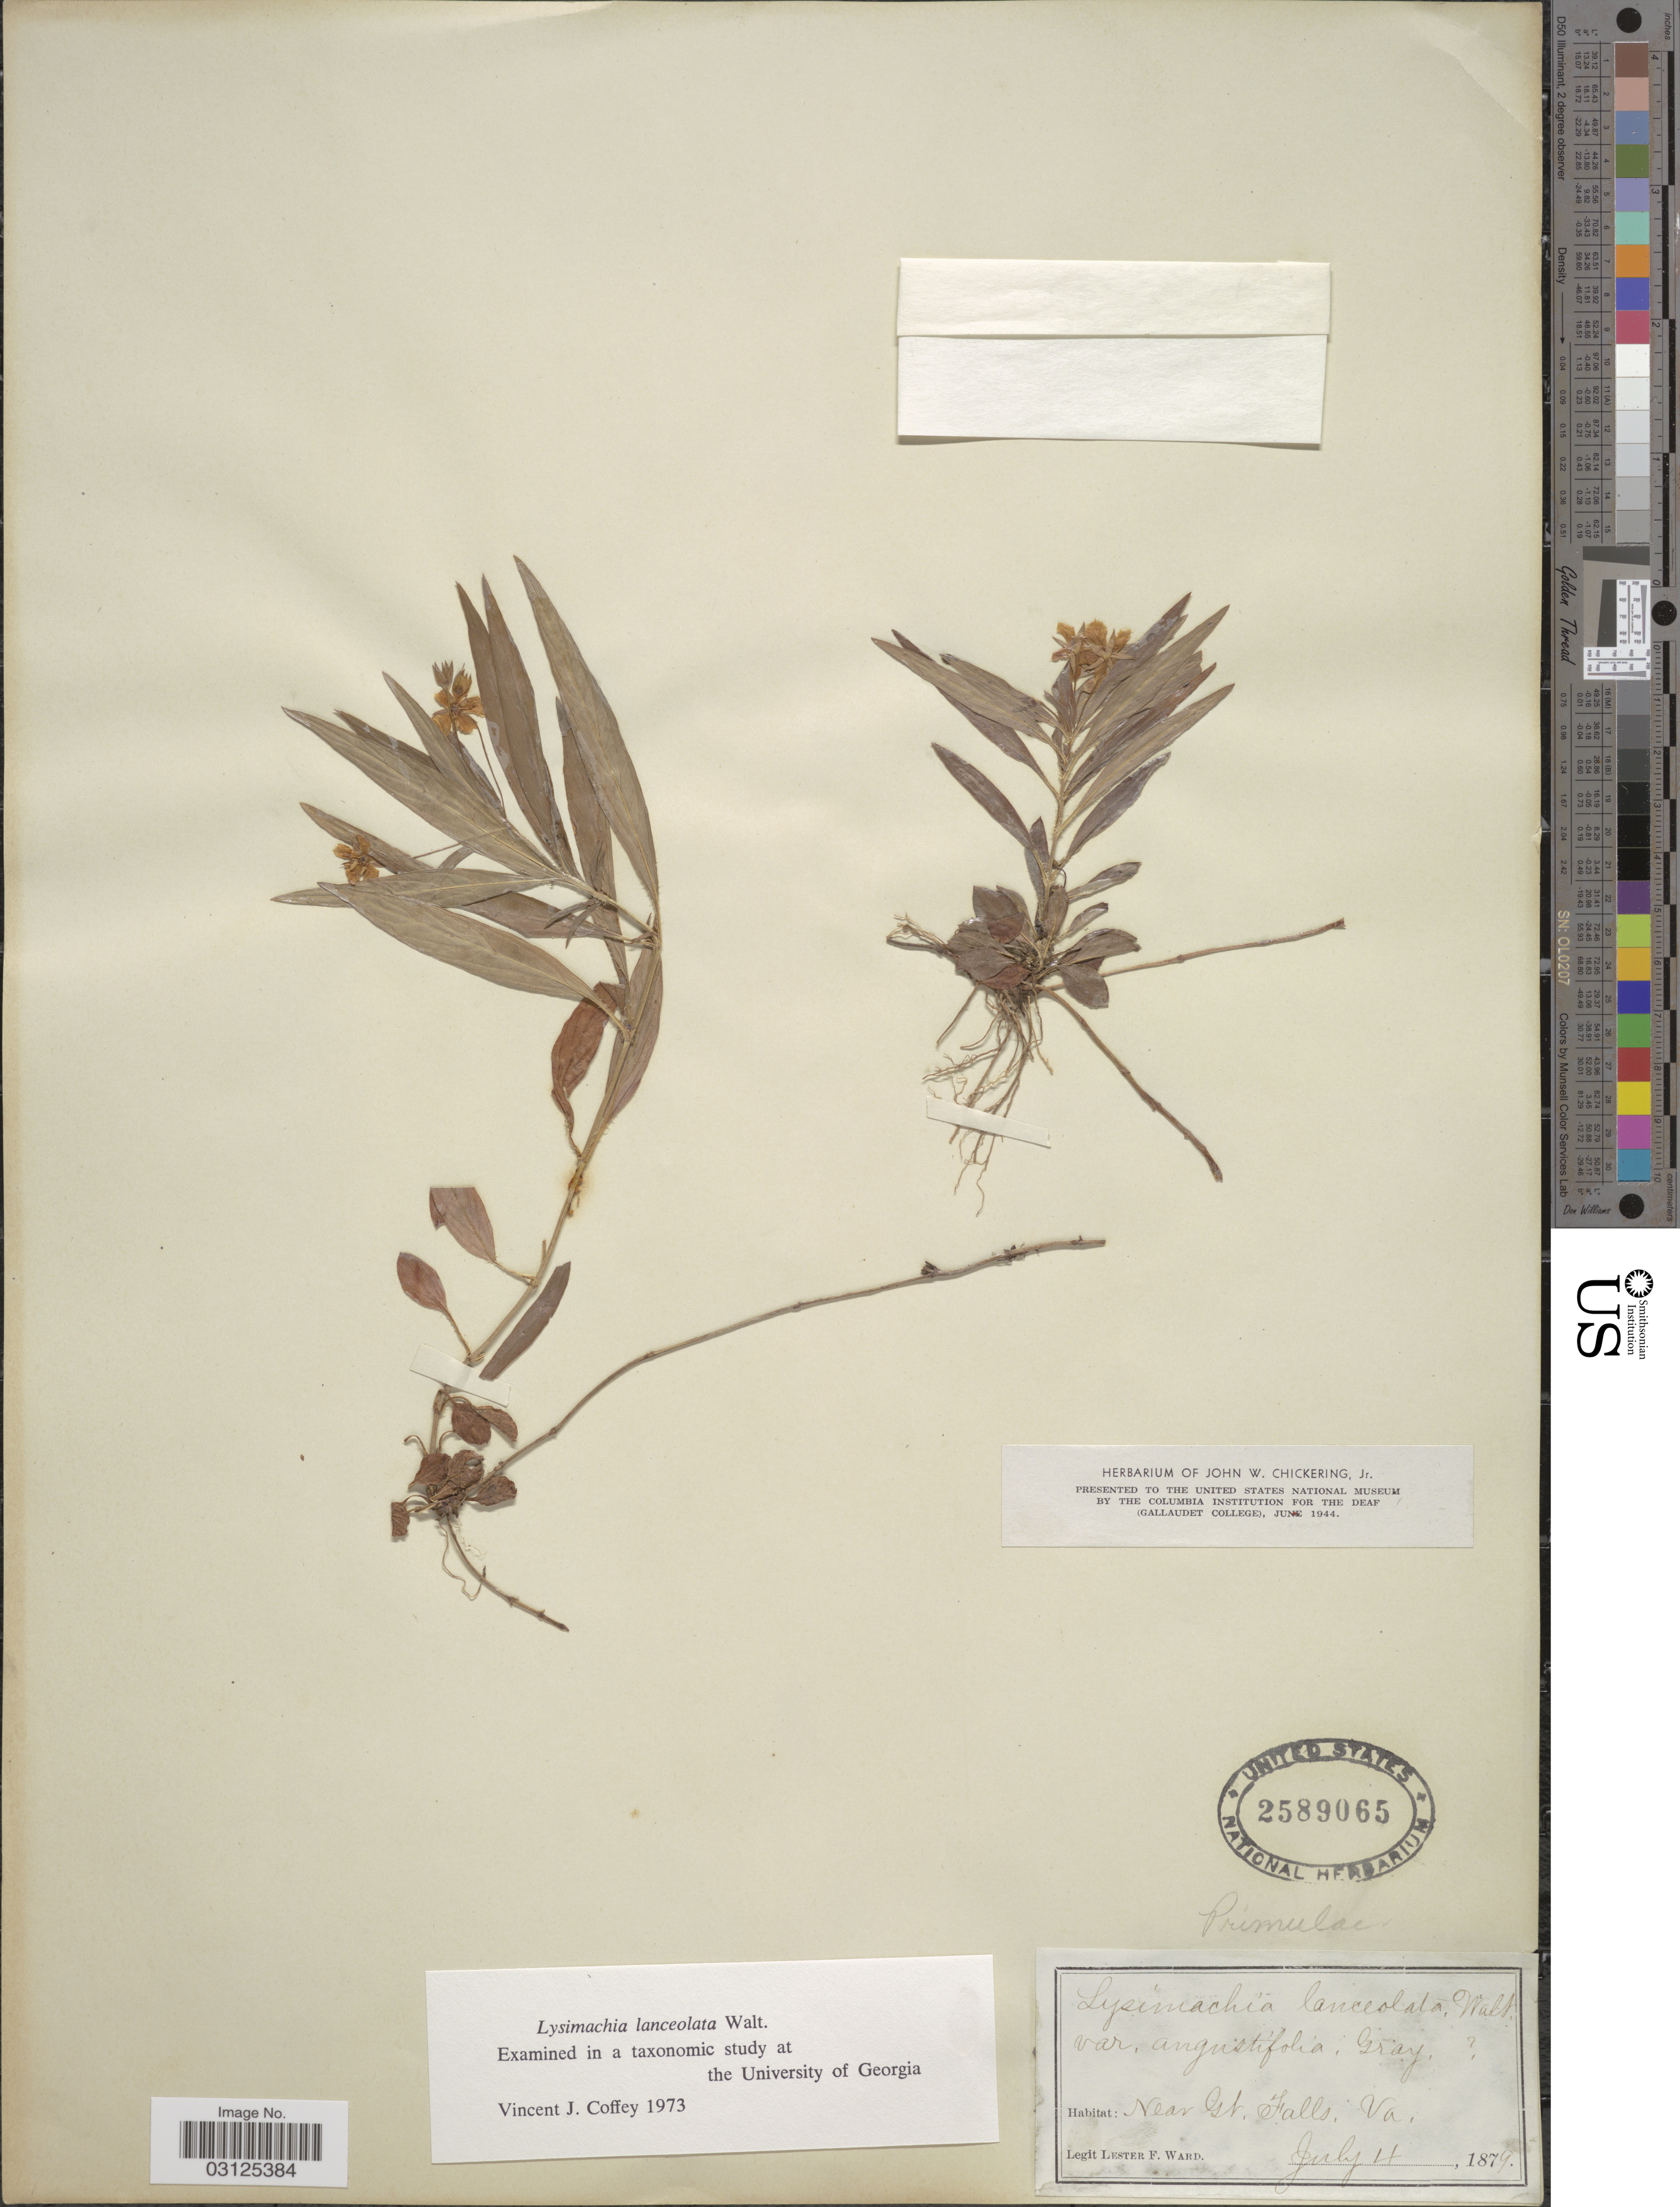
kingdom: Plantae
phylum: Tracheophyta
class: Magnoliopsida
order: Ericales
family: Primulaceae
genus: Lysimachia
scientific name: Lysimachia lanceolata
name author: Walter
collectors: L. F. Ward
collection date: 1879-07-04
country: United States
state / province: Virginia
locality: Near Gt. Falls.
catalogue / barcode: US 2589065